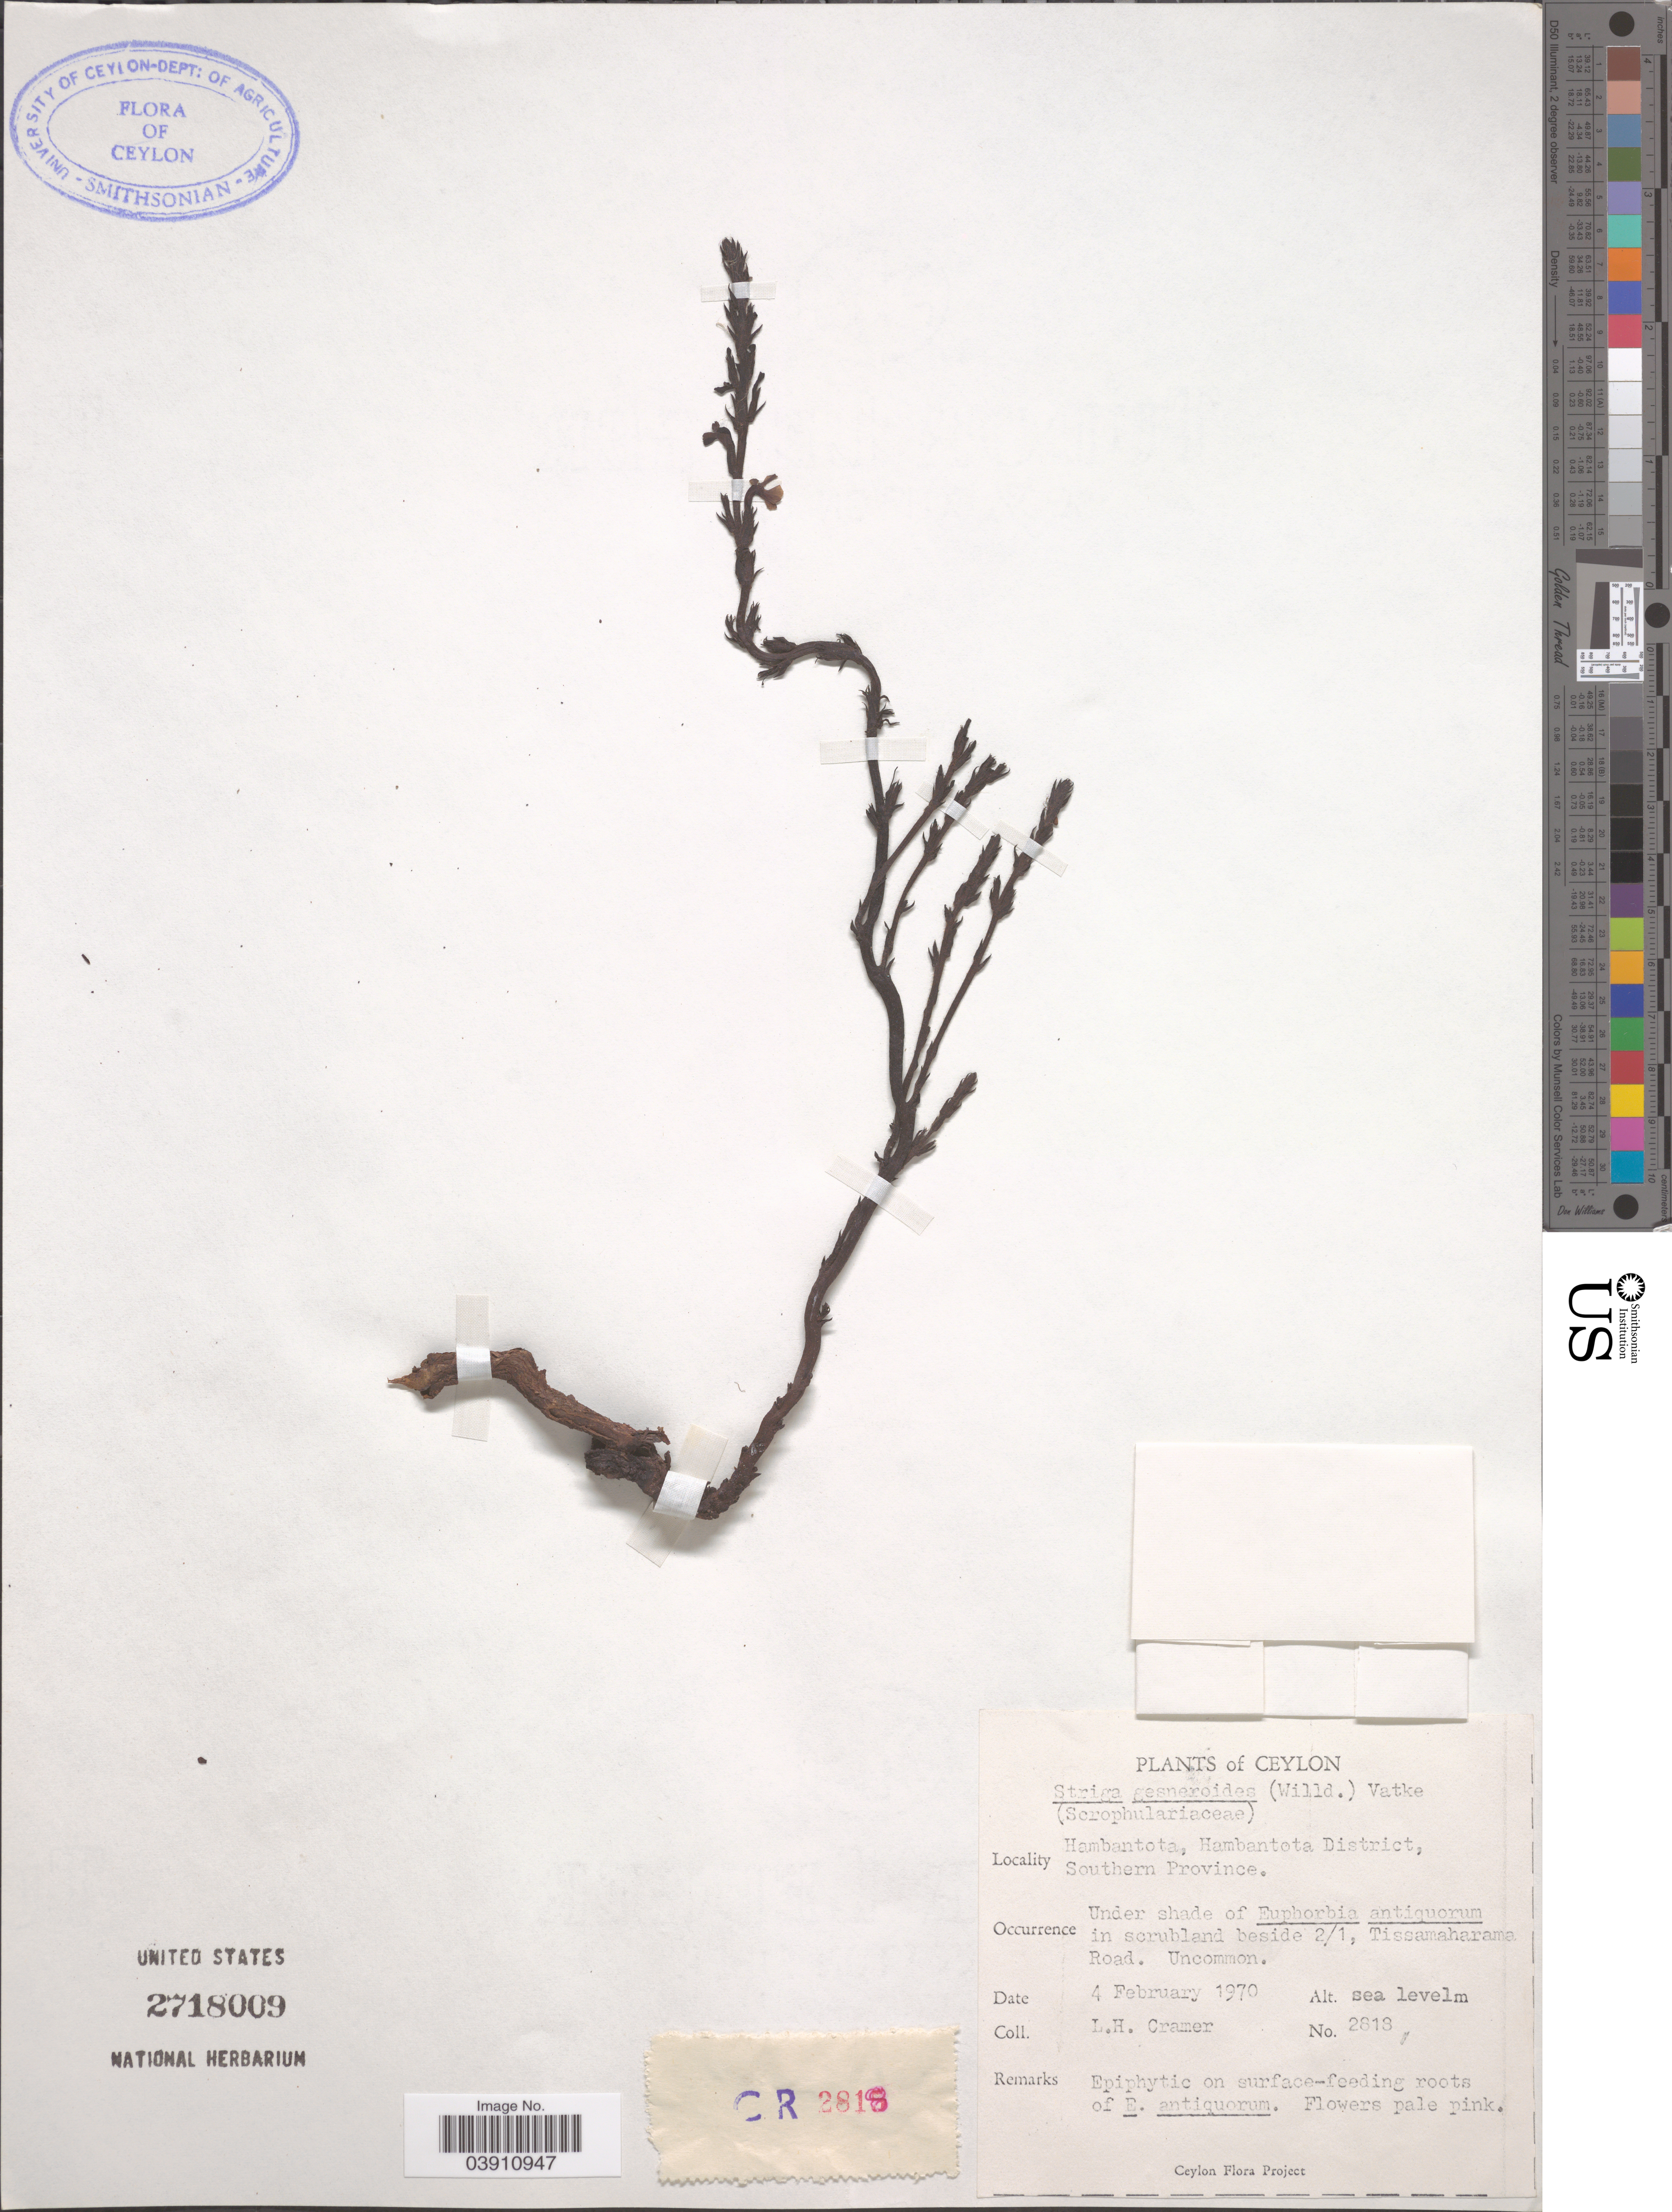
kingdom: Plantae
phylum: Tracheophyta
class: Magnoliopsida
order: Lamiales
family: Orobanchaceae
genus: Striga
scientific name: Striga gesnerioides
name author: (Willd.) Vatke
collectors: L. H. Cramer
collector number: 2818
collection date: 1970-02-04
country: Sri Lanka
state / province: Southern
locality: Ceylon. Hambantota, Hambantota District. In scrubland beside 2/1, Tissamaharama Road.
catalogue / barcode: US 2718009